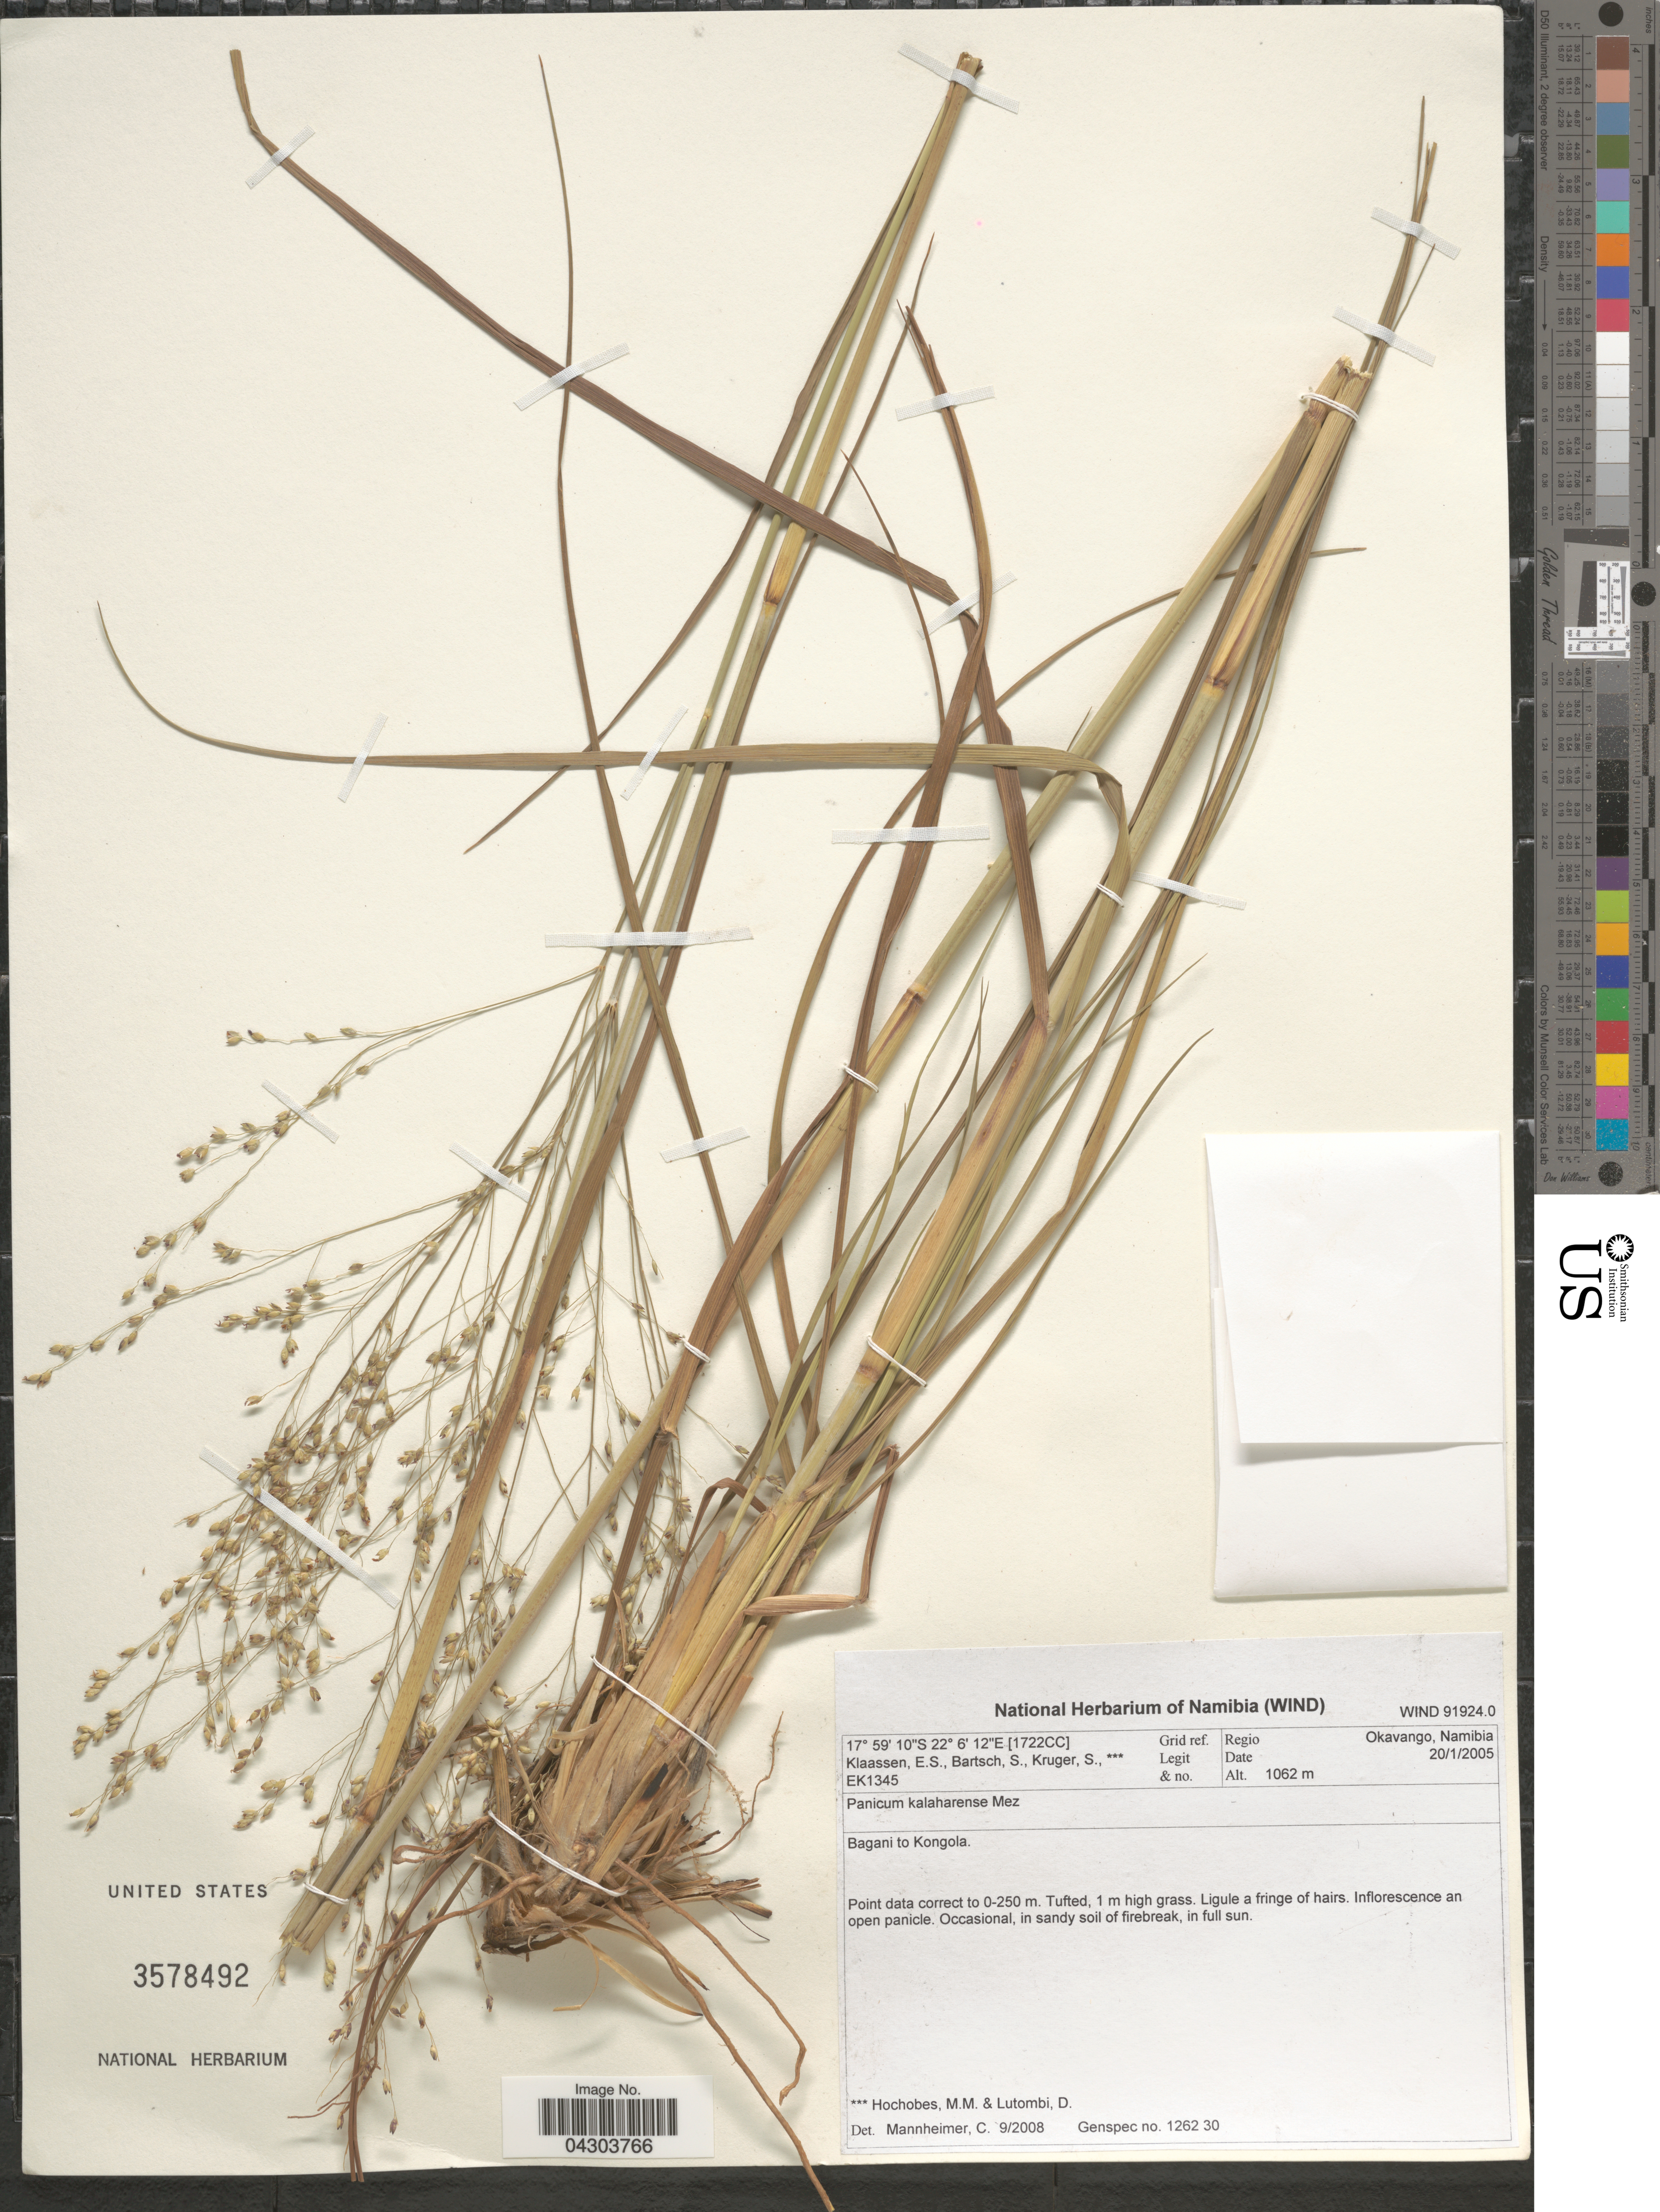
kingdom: Plantae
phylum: Tracheophyta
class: Liliopsida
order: Poales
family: Poaceae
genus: Panicum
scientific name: Panicum kalaharense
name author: Mez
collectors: E. S. Klaassen, S. Bartsch & S. Kruger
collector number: EK1345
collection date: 2005-01-20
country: Namibia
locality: Grid ref. [1722CC]. Regio Okavango. Bagani to Kongola.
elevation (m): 1062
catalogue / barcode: US 3578492